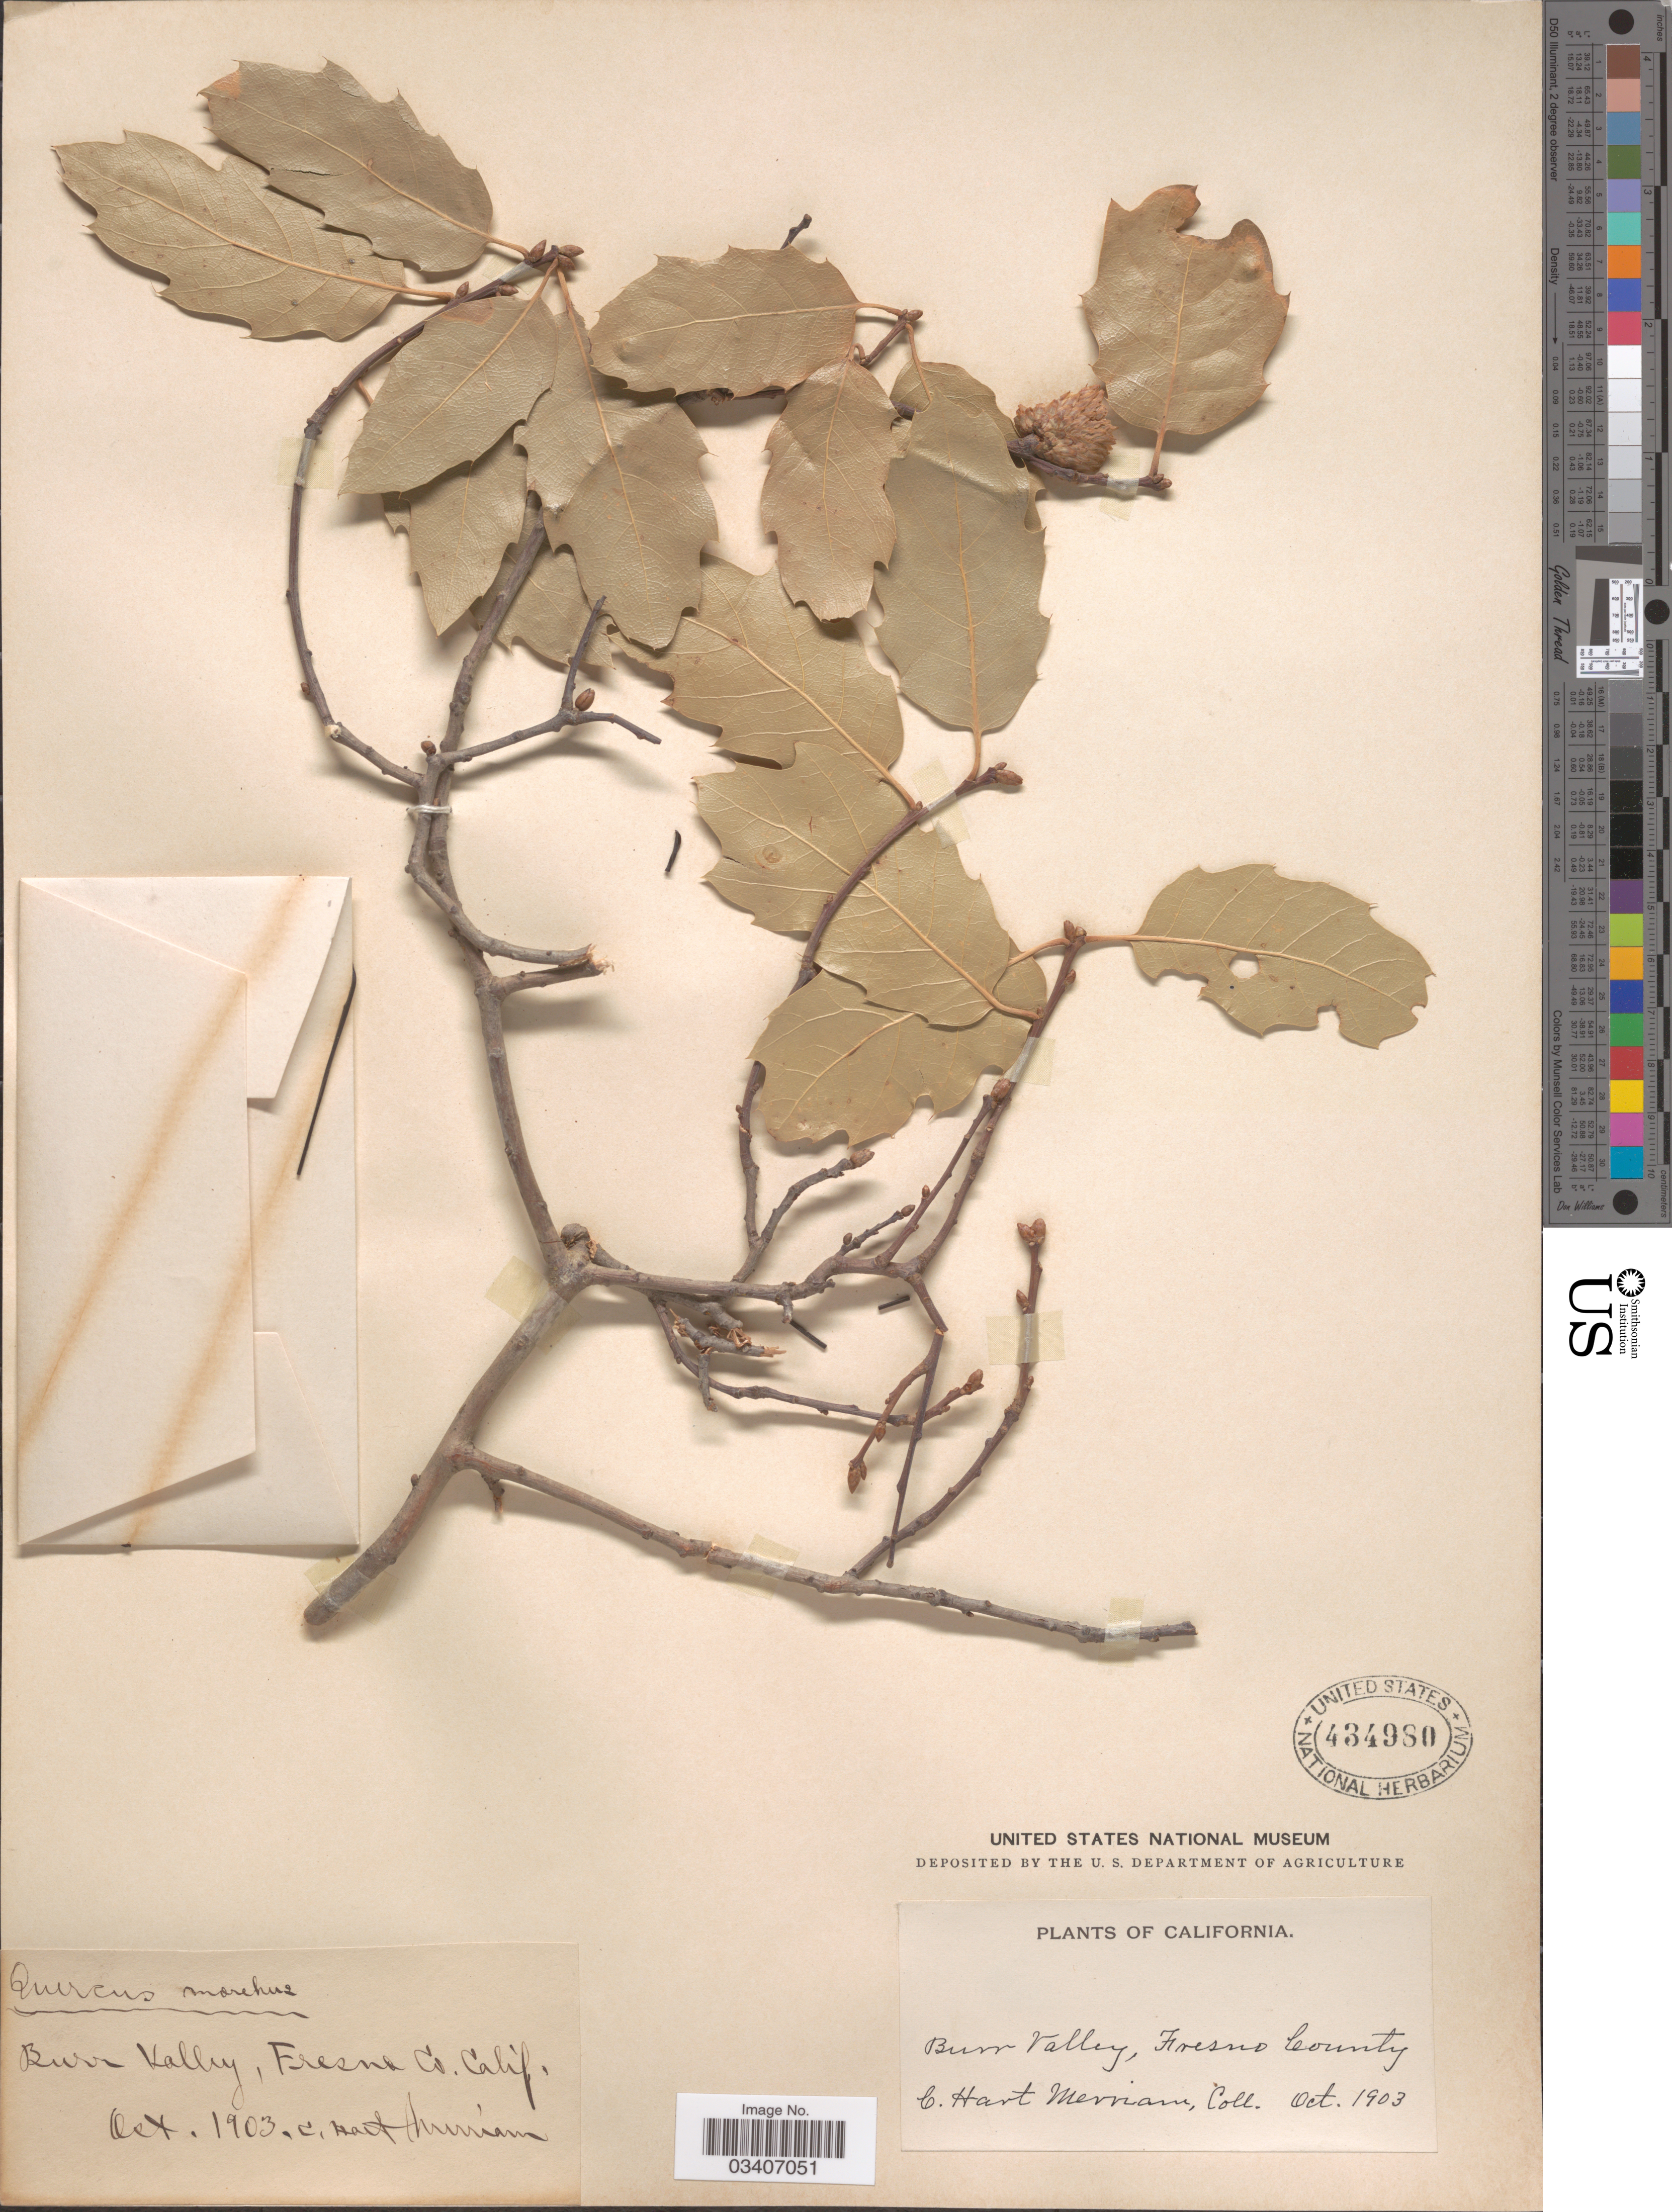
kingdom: Plantae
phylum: Tracheophyta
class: Magnoliopsida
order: Fagales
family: Fagaceae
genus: Quercus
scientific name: Quercus x moreha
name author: Kellogg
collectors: C. Merriam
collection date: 1903-10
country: United States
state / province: California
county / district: Fresno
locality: Burr Valley, Fresno County.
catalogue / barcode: US 434980